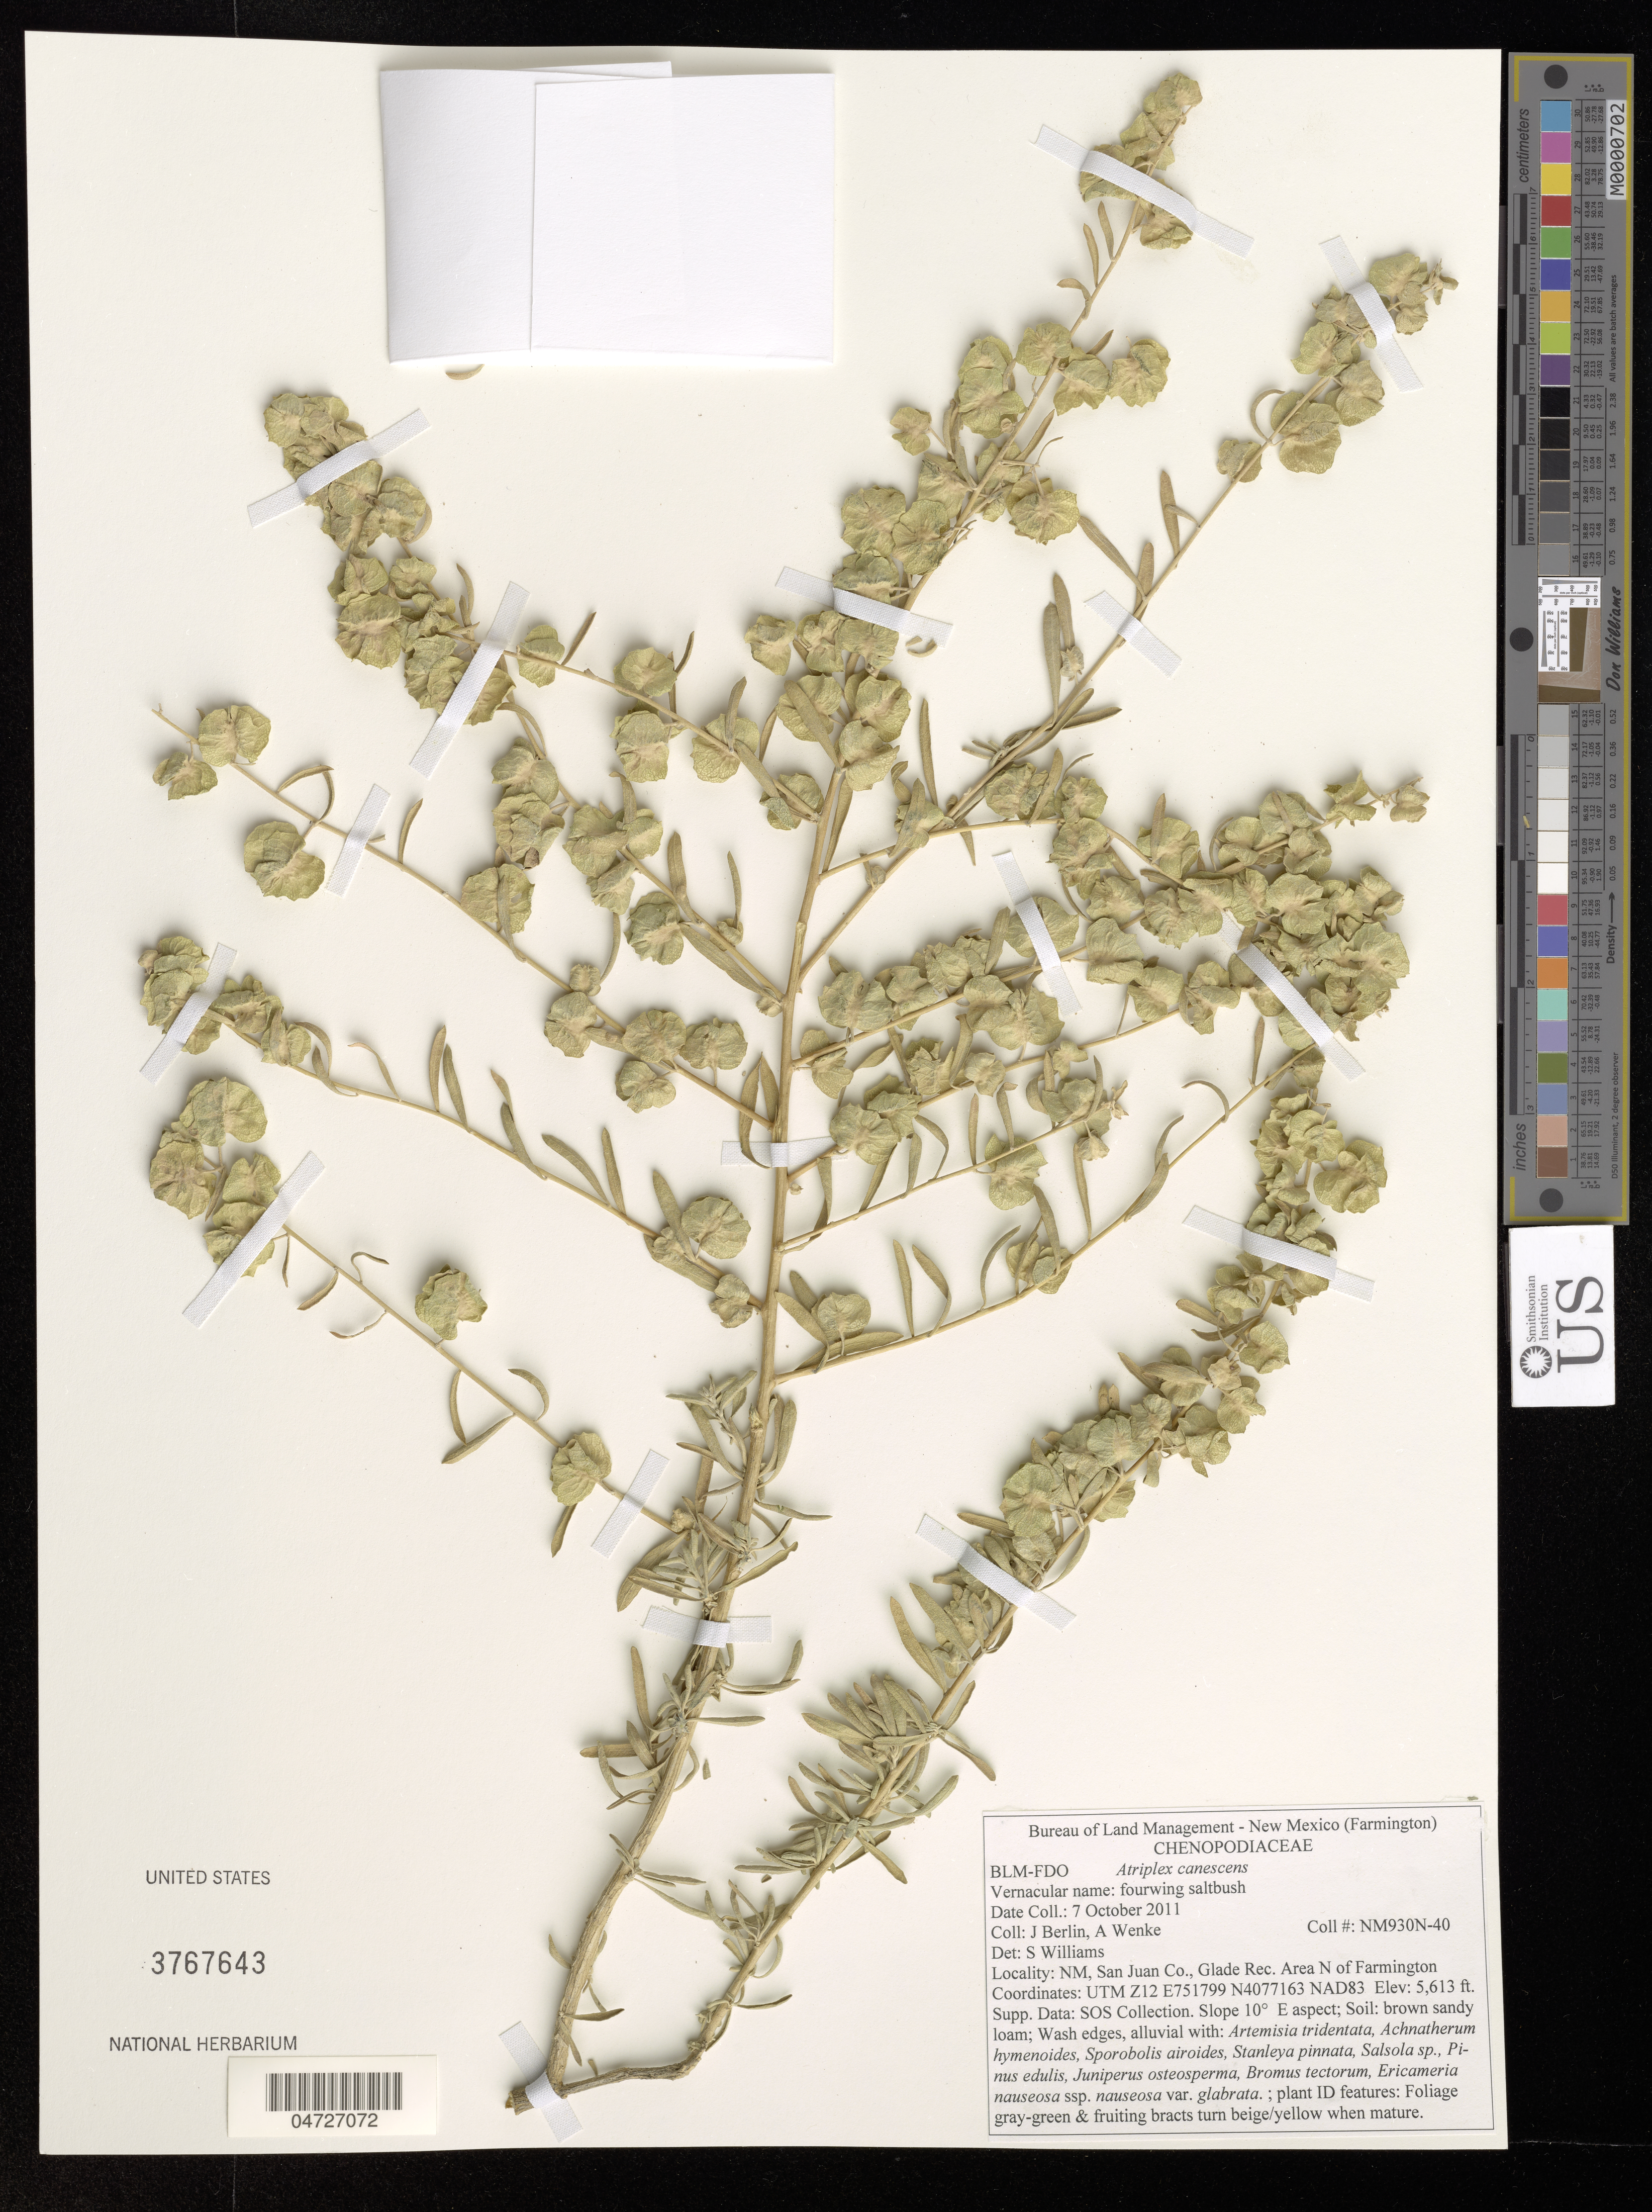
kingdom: Plantae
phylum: Tracheophyta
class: Magnoliopsida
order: Caryophyllales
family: Amaranthaceae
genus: Atriplex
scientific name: Atriplex canescens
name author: (Pursh) Nutt.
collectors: J. Berlin & A. Wenke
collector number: NM930N-40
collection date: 2011-10-07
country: United States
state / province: New Mexico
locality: (Farmington). San Juan Co., Glade Rec. Area N of Farmington.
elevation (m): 1711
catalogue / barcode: US 3767643